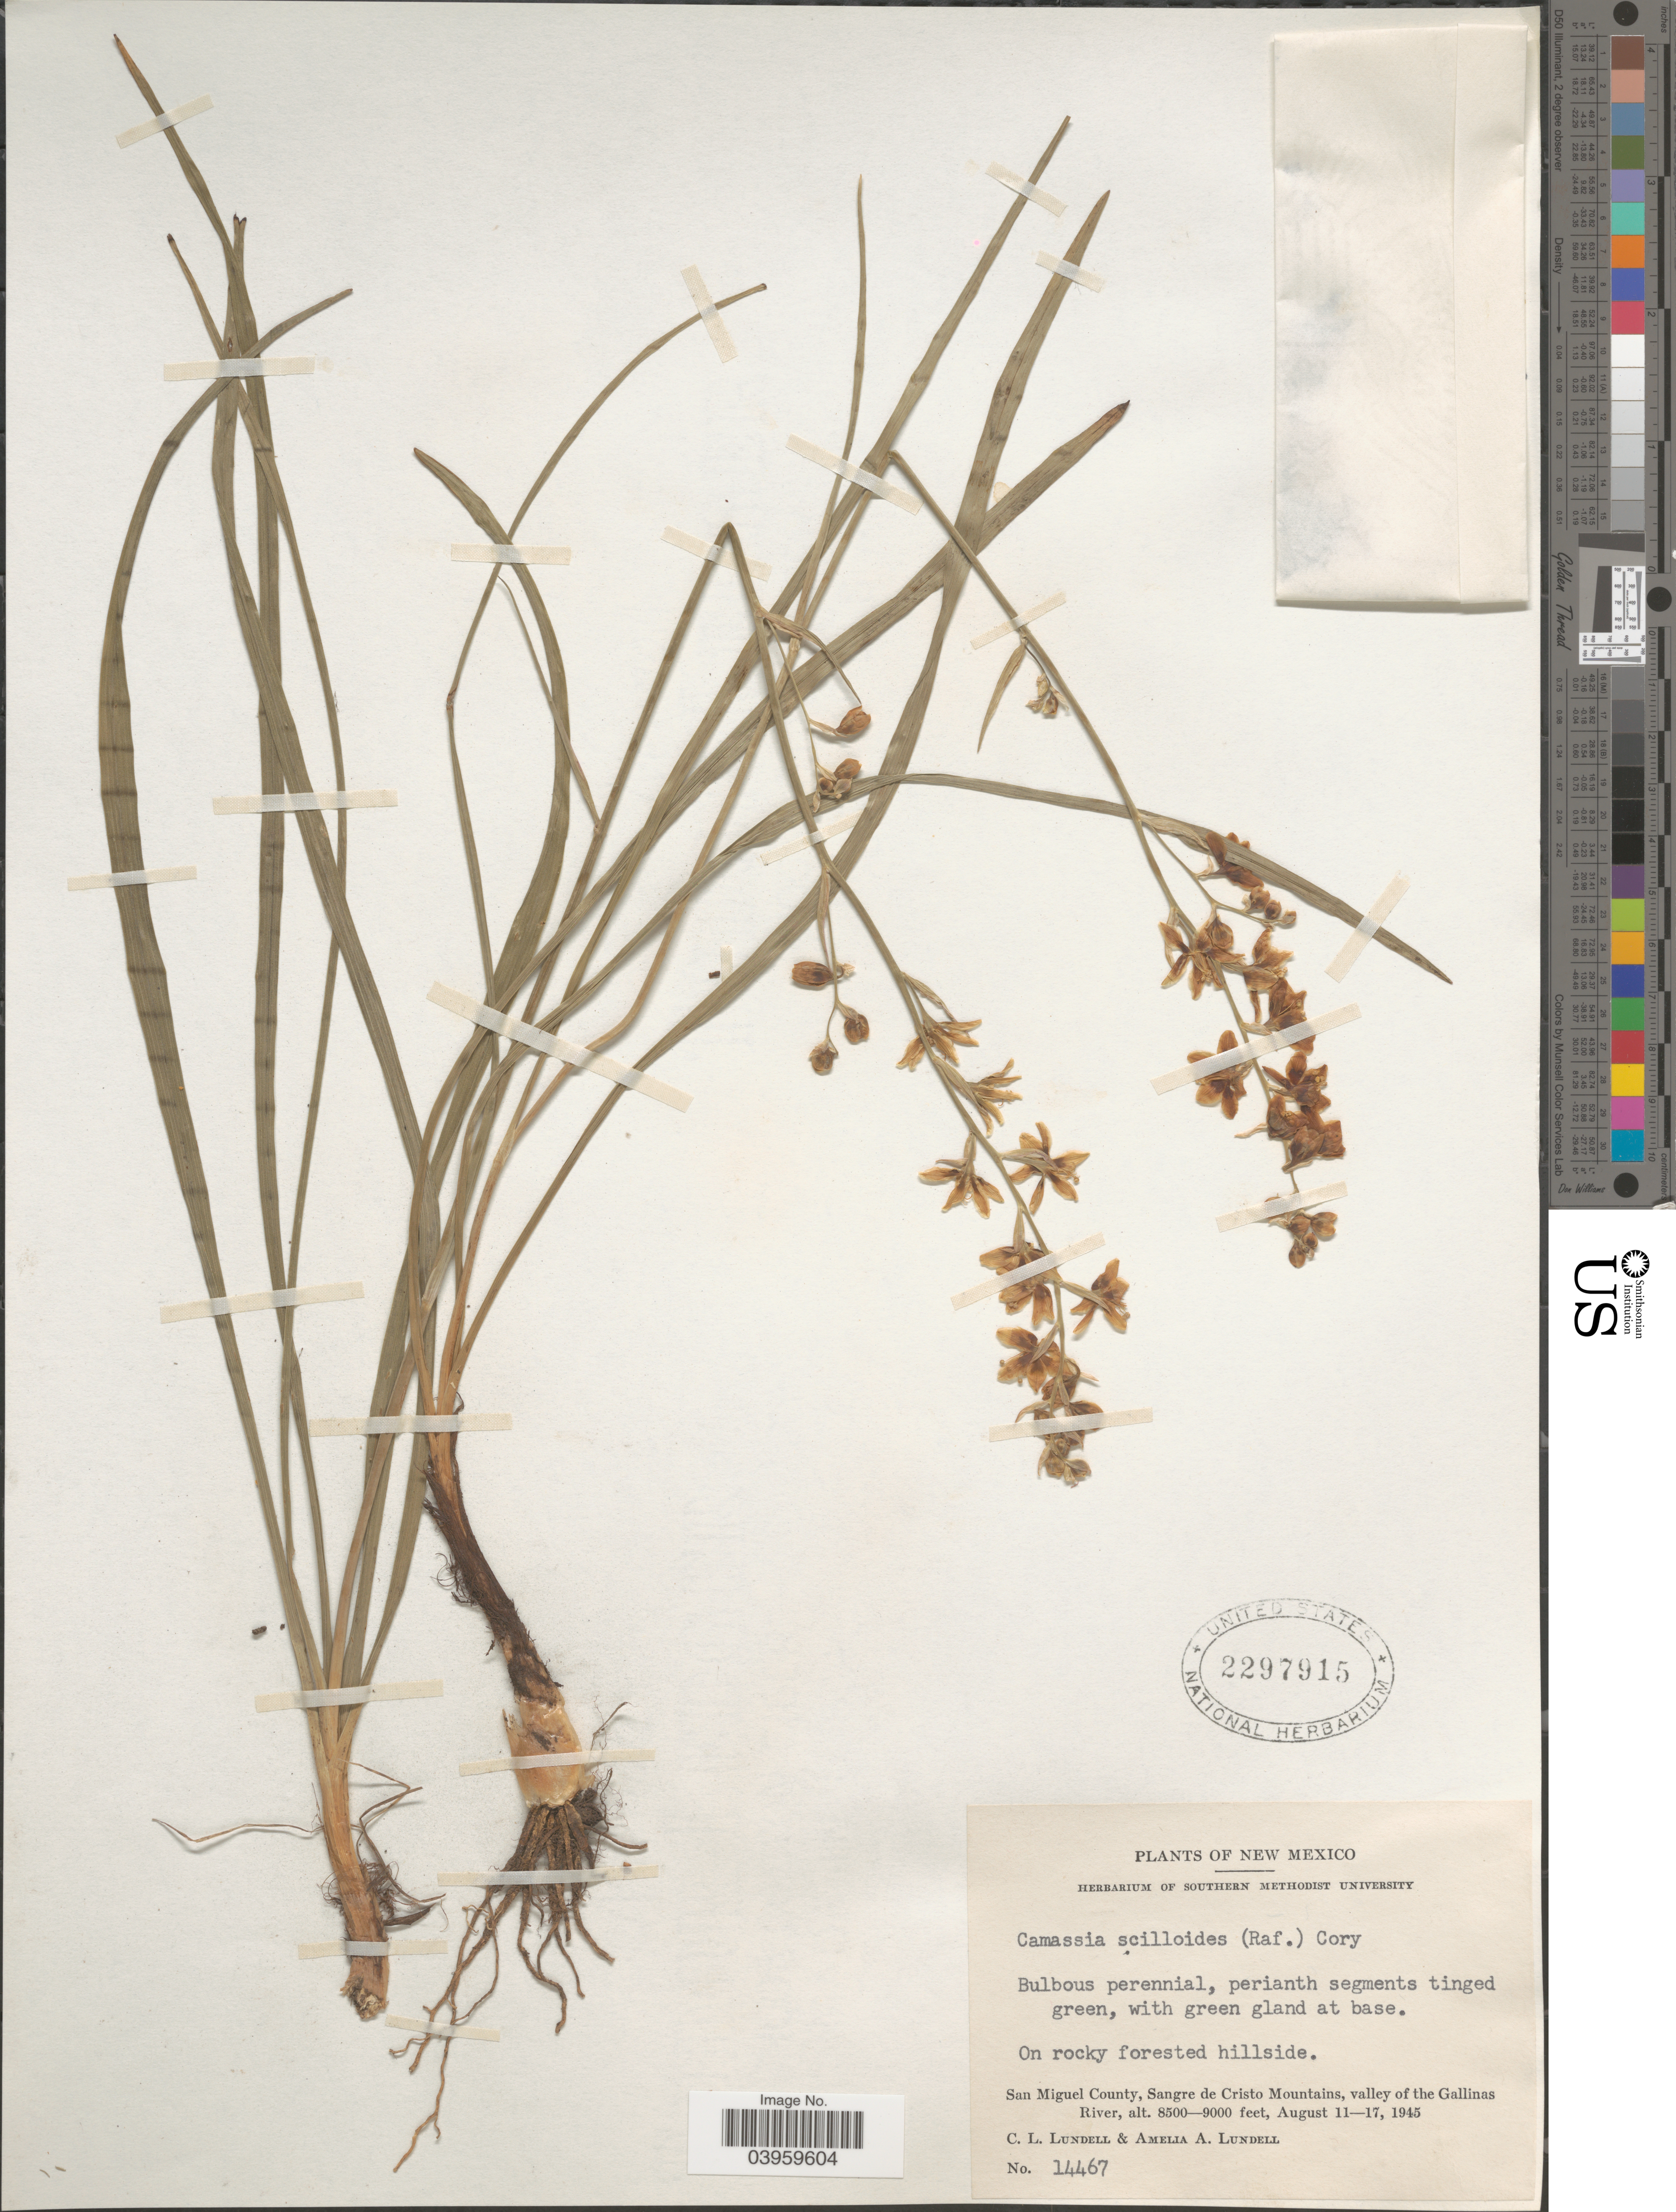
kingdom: Plantae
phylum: Tracheophyta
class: Liliopsida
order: Asparagales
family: Asparagaceae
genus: Camassia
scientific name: Camassia scilloides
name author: (Raf.) Cory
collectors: C. L. Lundell & A. A. Lundell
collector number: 14467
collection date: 1945-08-11/1945-08-17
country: United States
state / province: New Mexico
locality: On rocky forested hillside. San Miguel County, Sangre de Cristo Mountains, valley of the Gallinas River.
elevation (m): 2591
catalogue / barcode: US 2297915